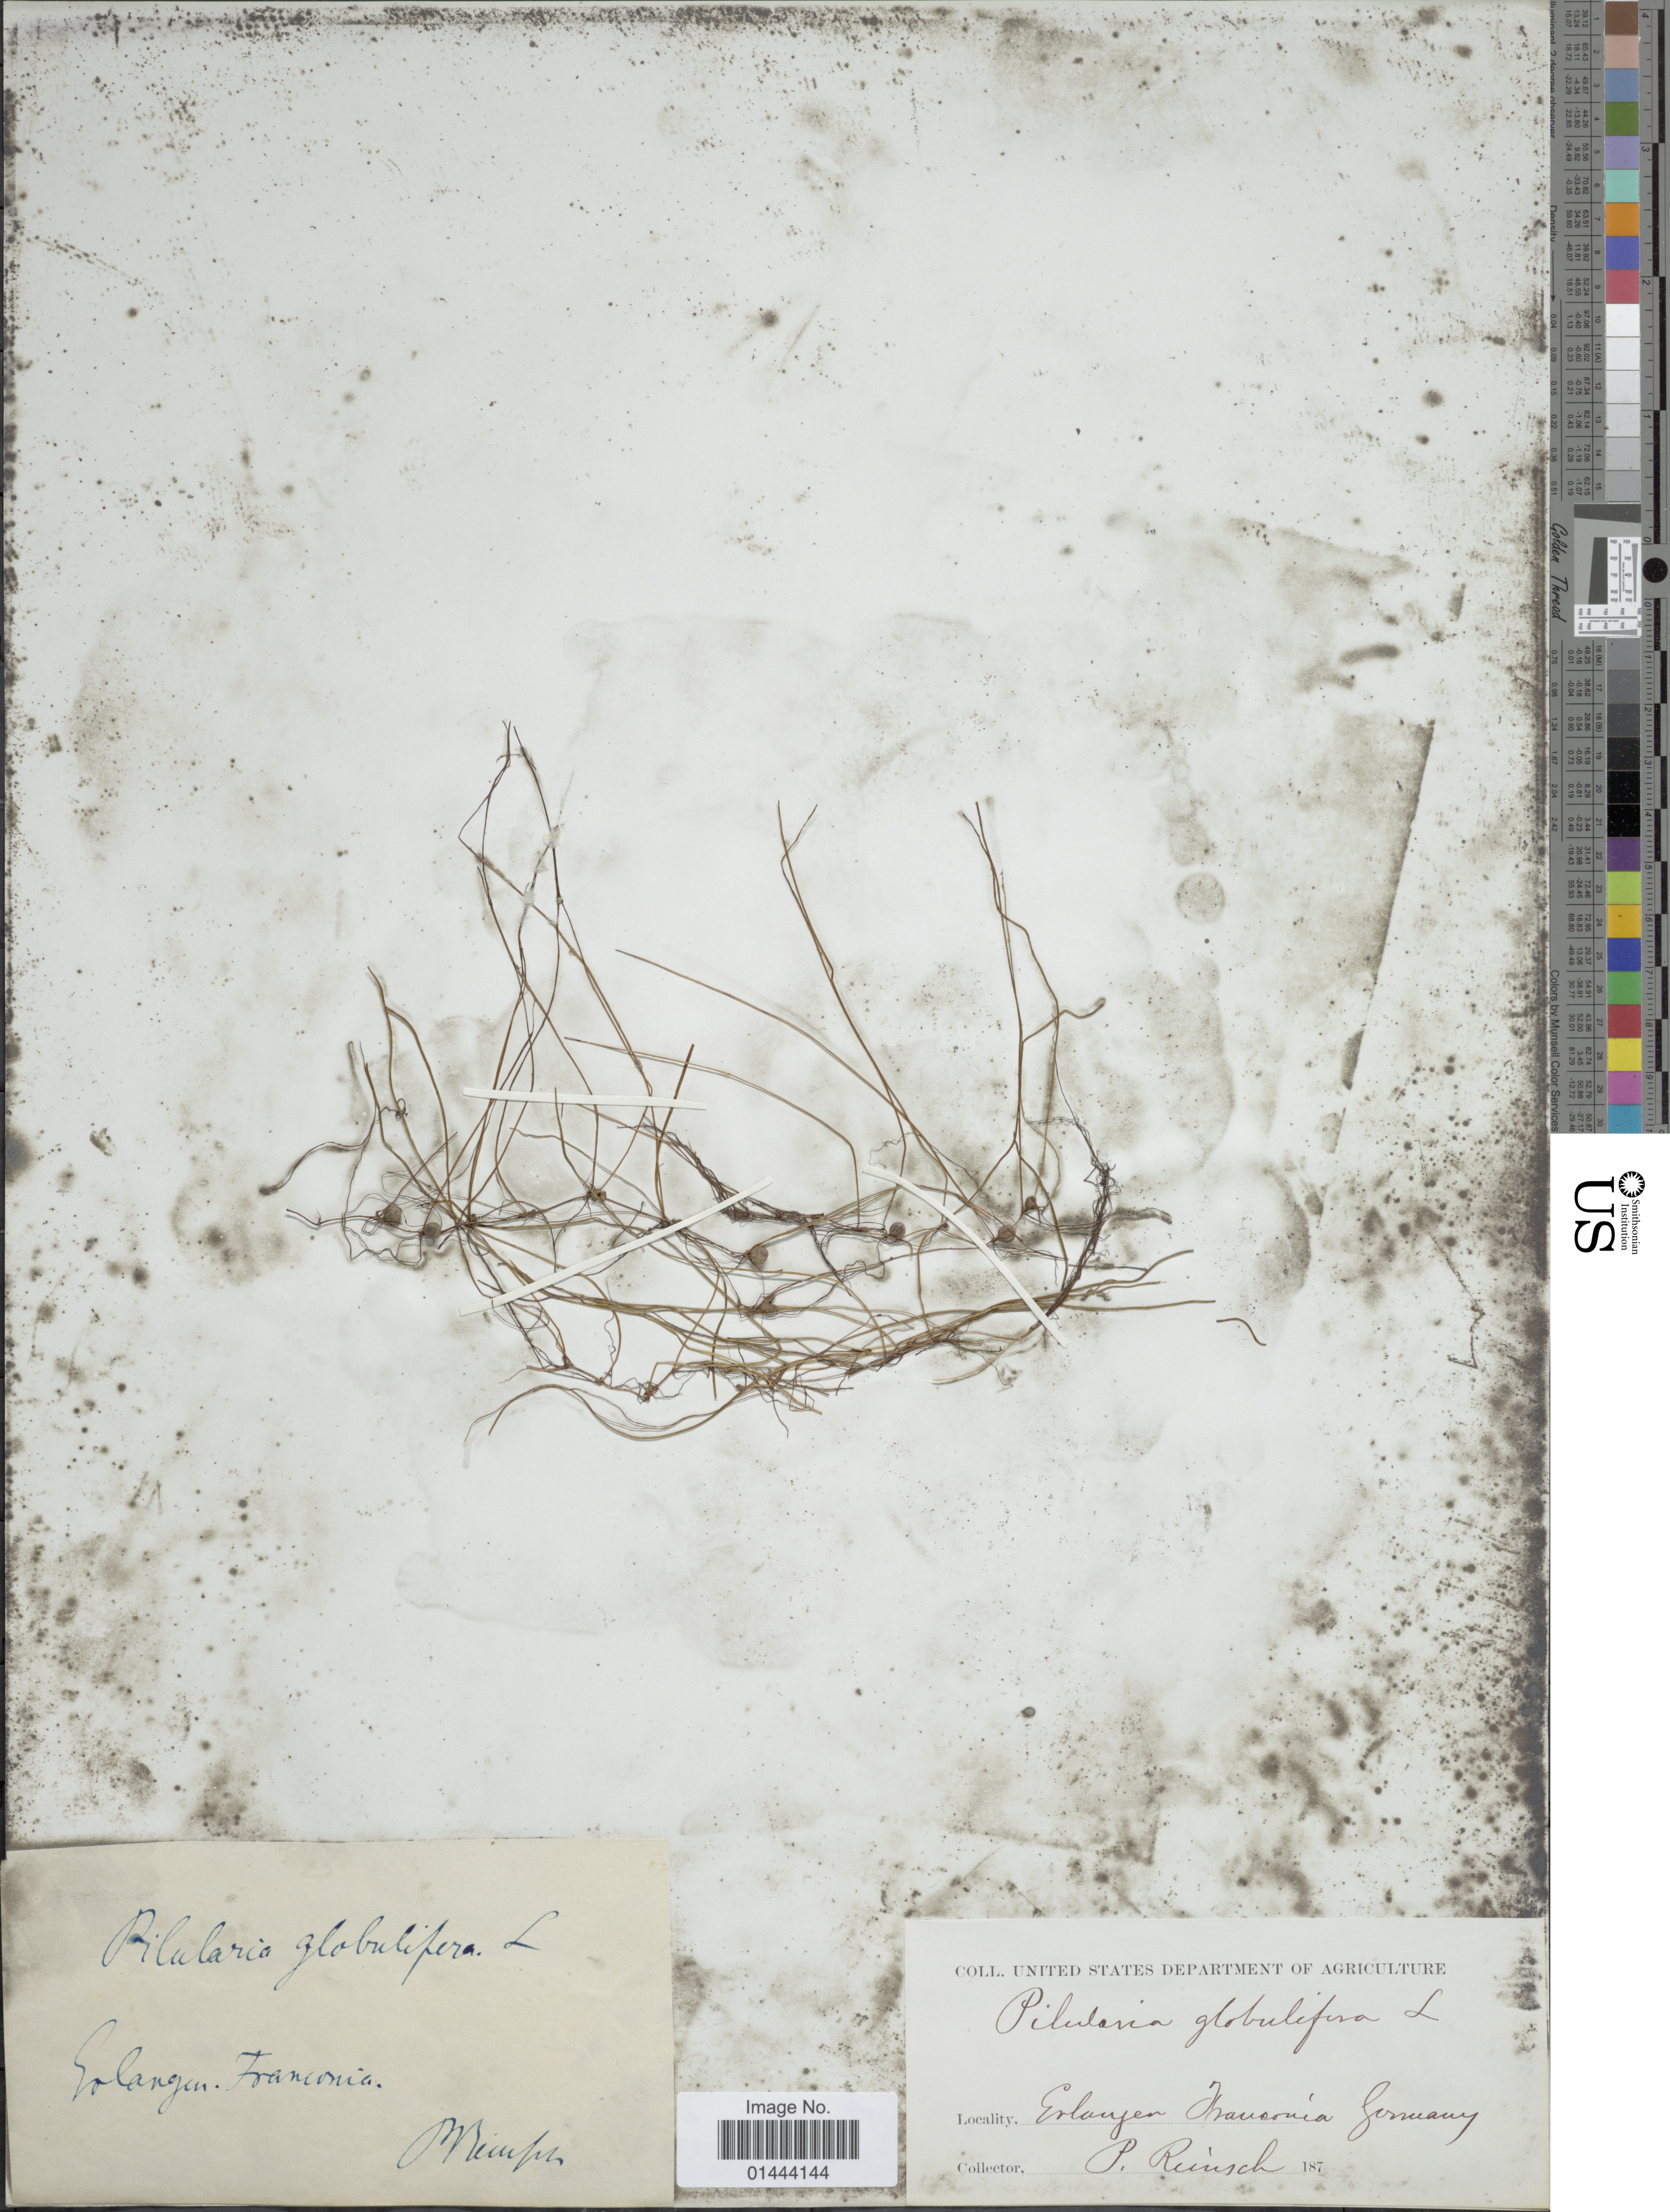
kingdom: Plantae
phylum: Tracheophyta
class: Polypodiopsida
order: Salviniales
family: Marsileaceae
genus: Pilularia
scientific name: Pilularia globulifera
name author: L.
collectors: P. Reinsch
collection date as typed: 187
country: Germany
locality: Erlangen Franconia [interpreted]